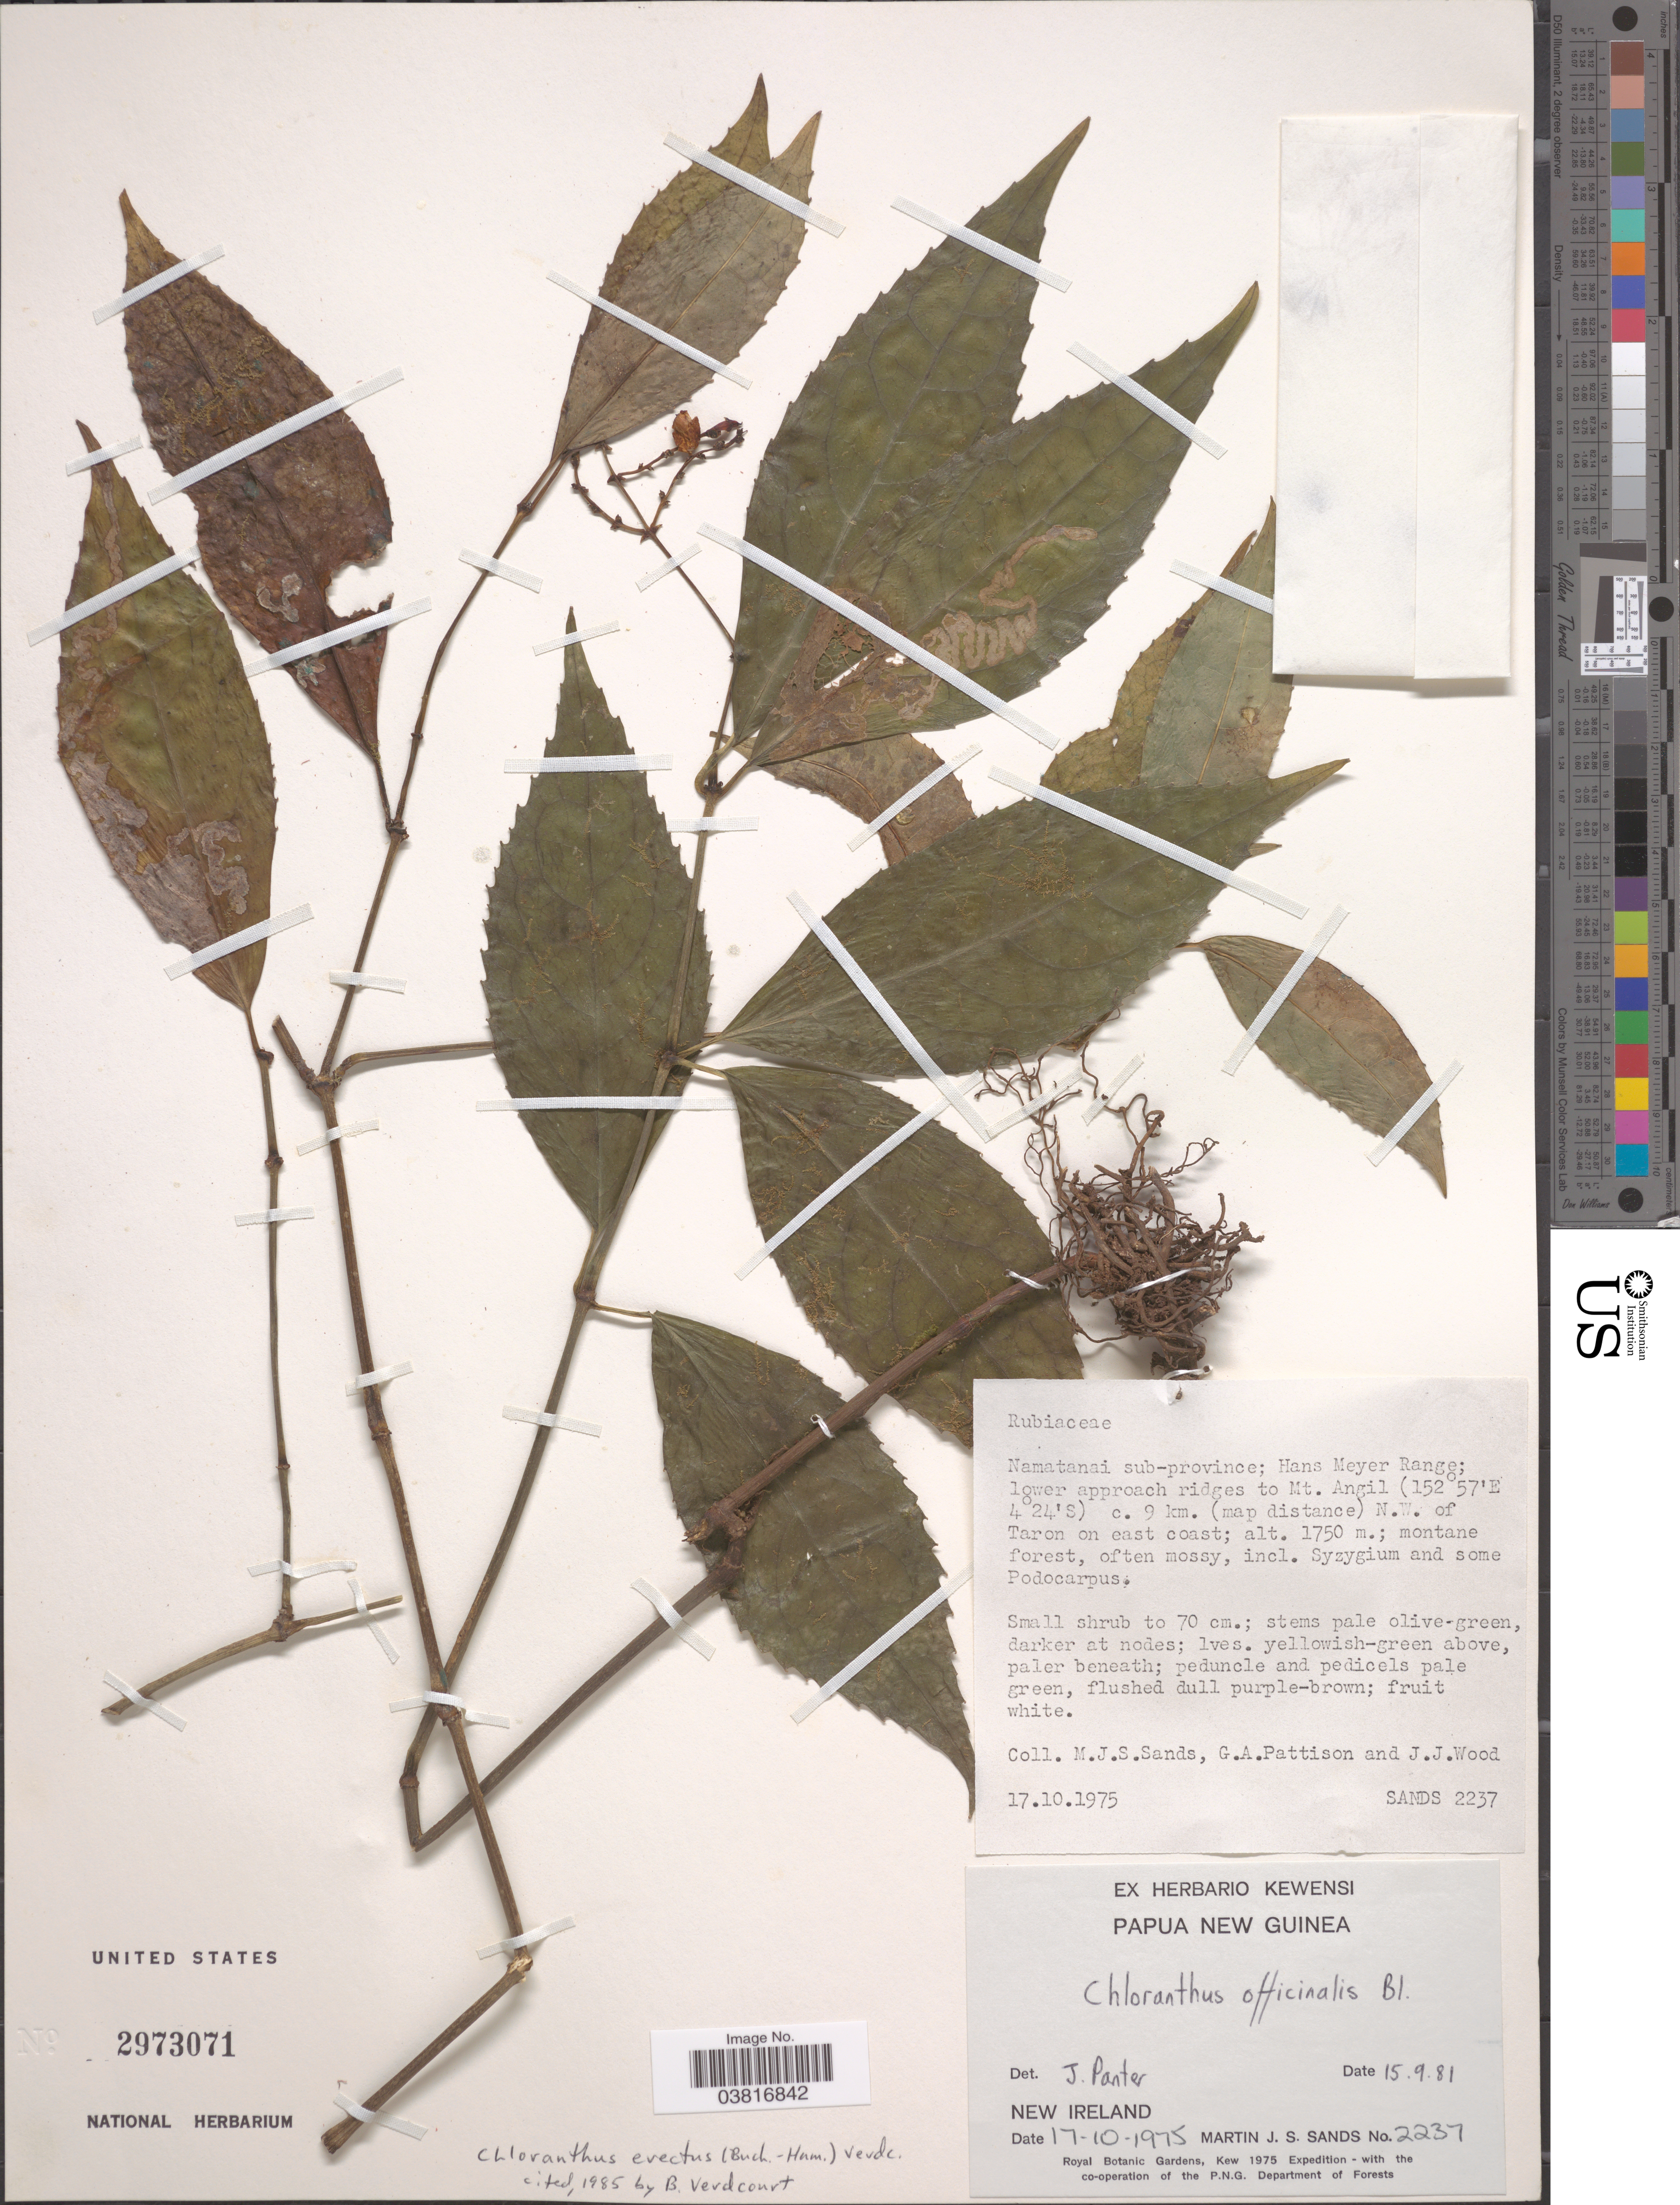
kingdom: Plantae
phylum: Tracheophyta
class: Magnoliopsida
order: Chloranthales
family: Chloranthaceae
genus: Chloranthus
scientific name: Chloranthus erectus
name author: (Buch.-Ham.) Verdc.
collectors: M. Sands, G. Pattison & J. Wood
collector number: SANDS 2237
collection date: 1975-10-17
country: Papua New Guinea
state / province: New Ireland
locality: Namatanai sub-province; Hans Meyer Range; lower approach ridges to Mt. Angil c. 9 km. (map distance) N.W. of Taron on east coast; montane forest.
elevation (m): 1750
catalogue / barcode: US 2973071